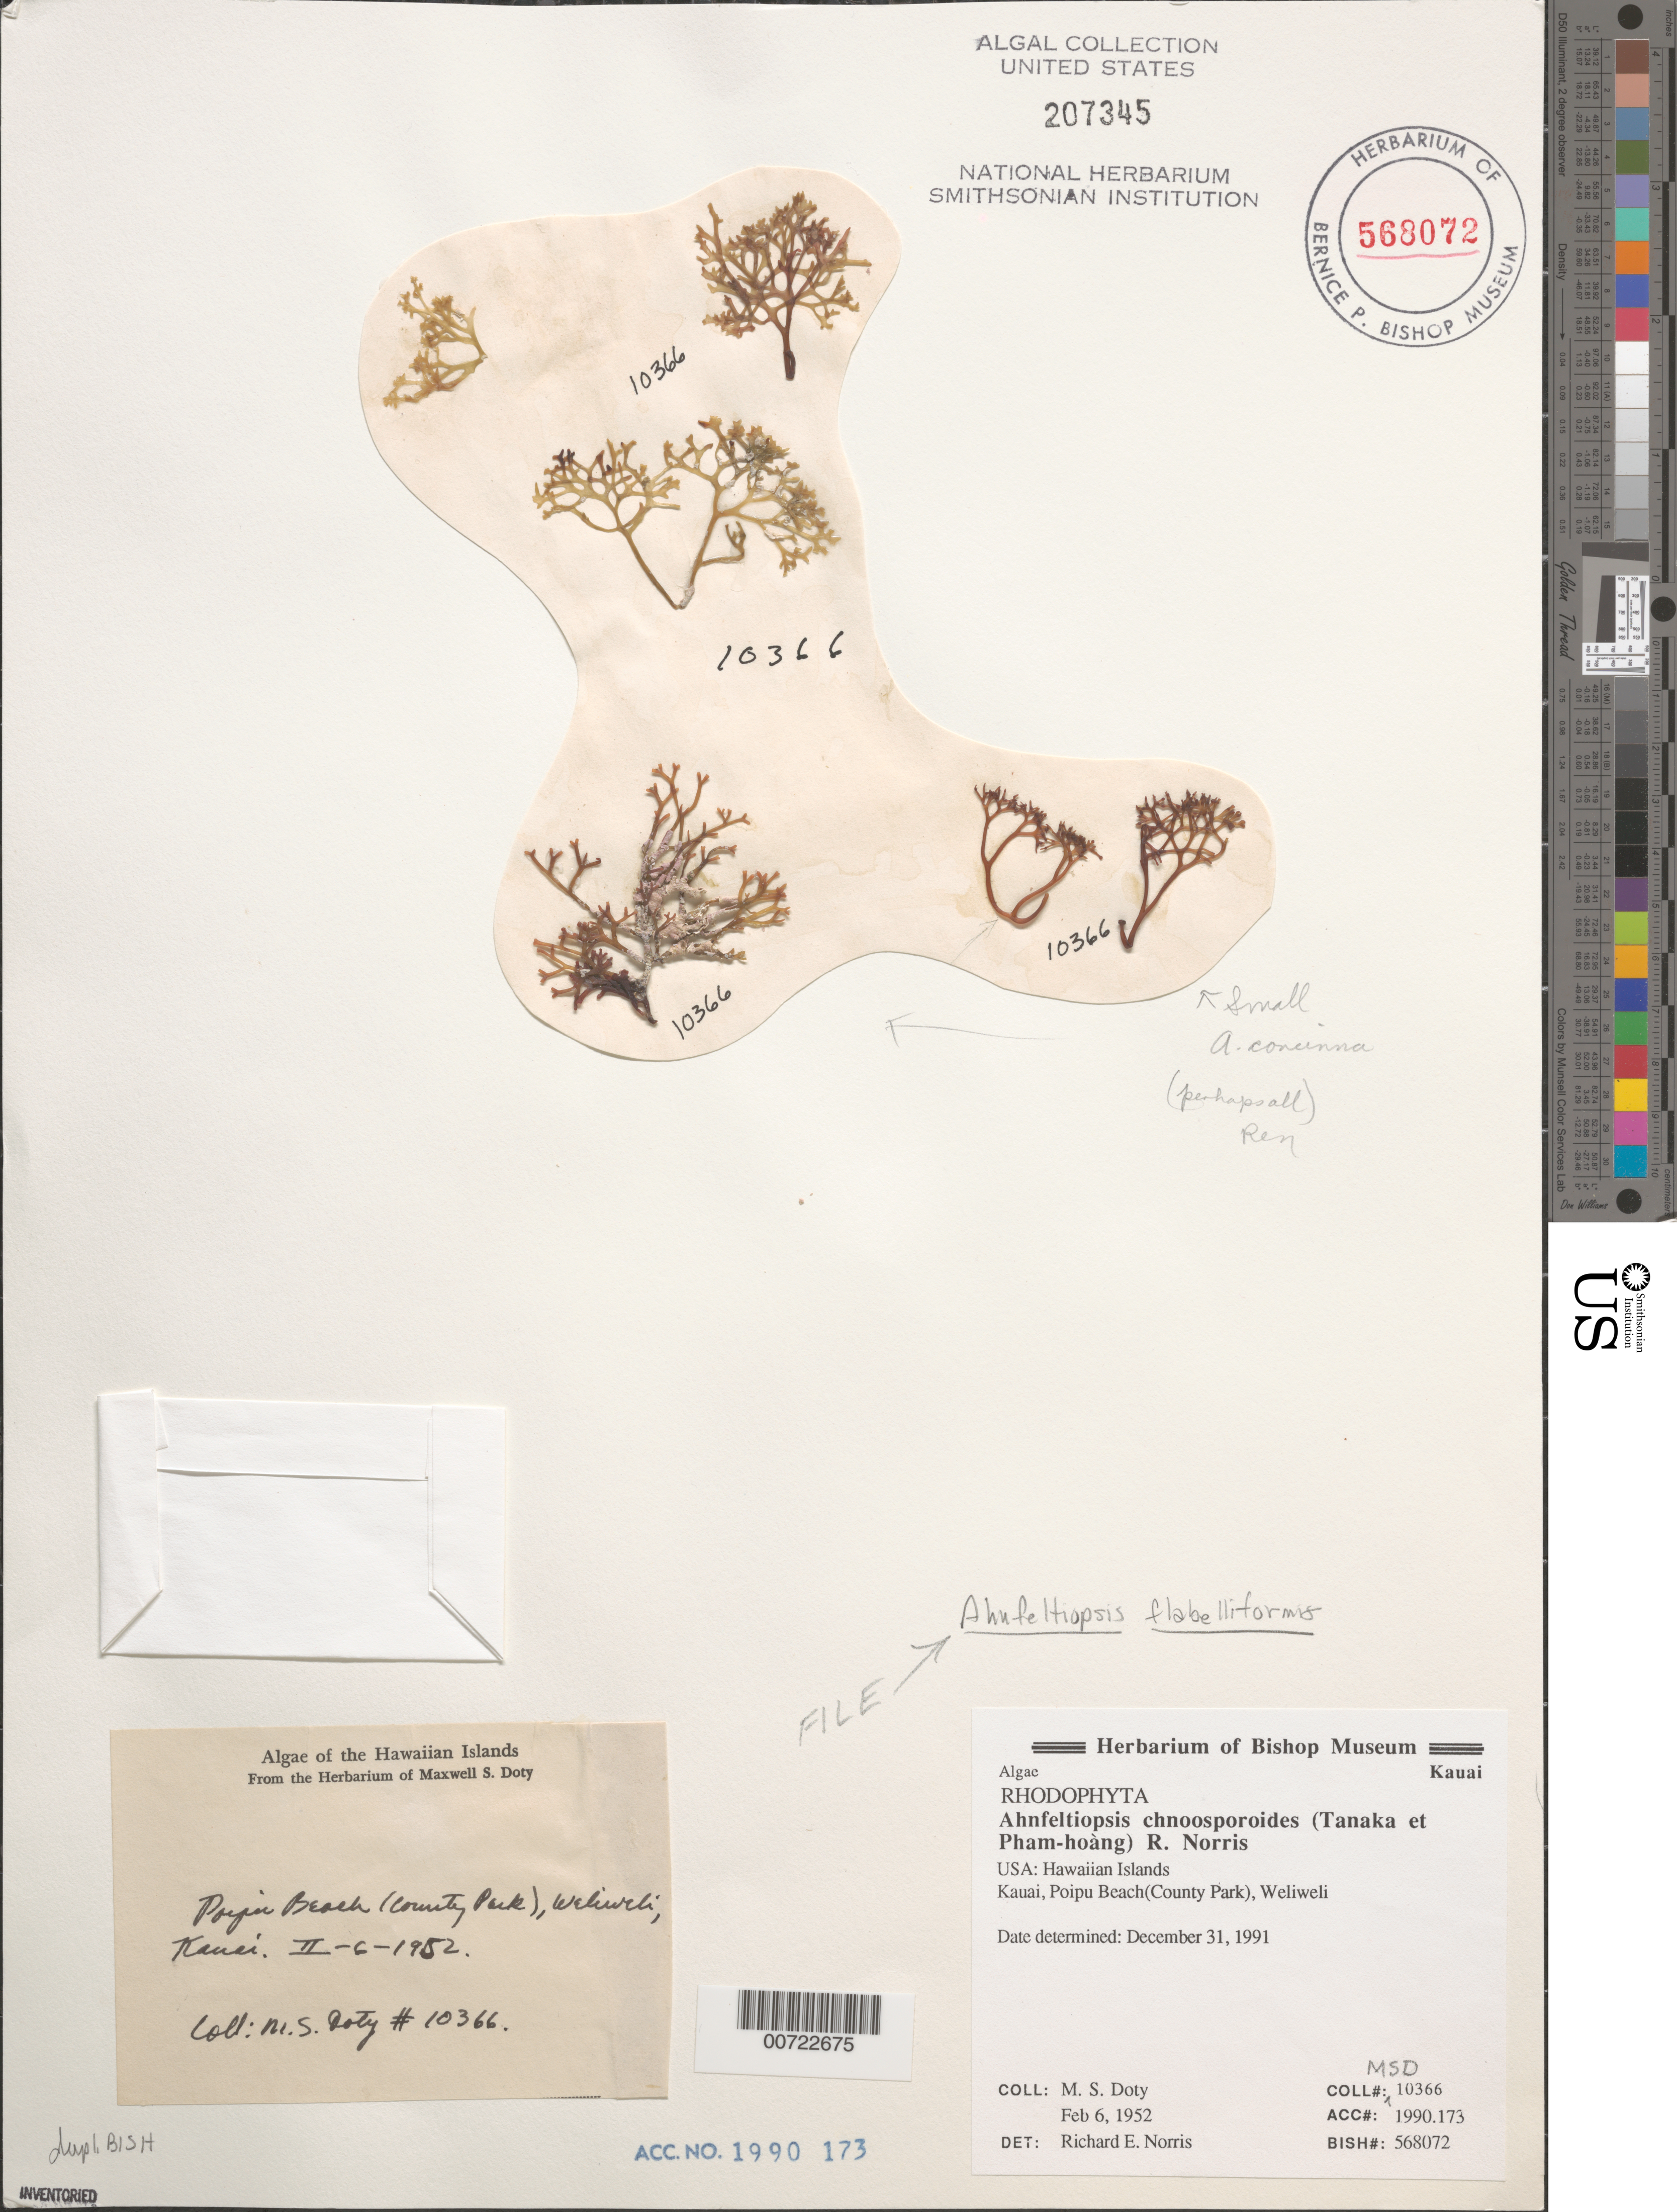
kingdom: Plantae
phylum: Rhodophyta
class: Florideophyceae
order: Gigartinales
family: Phyllophoraceae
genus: Ahnfeltiopsis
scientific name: Ahnfeltiopsis flabelliformis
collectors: M. S. Doty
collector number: MSD 10366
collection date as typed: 06 Feb 1952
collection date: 1952-02-06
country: United States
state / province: Hawaii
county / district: Kauai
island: Kaua'i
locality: Poipu Beach, Poipu Beach County Park, Weliweli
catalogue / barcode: US 207345